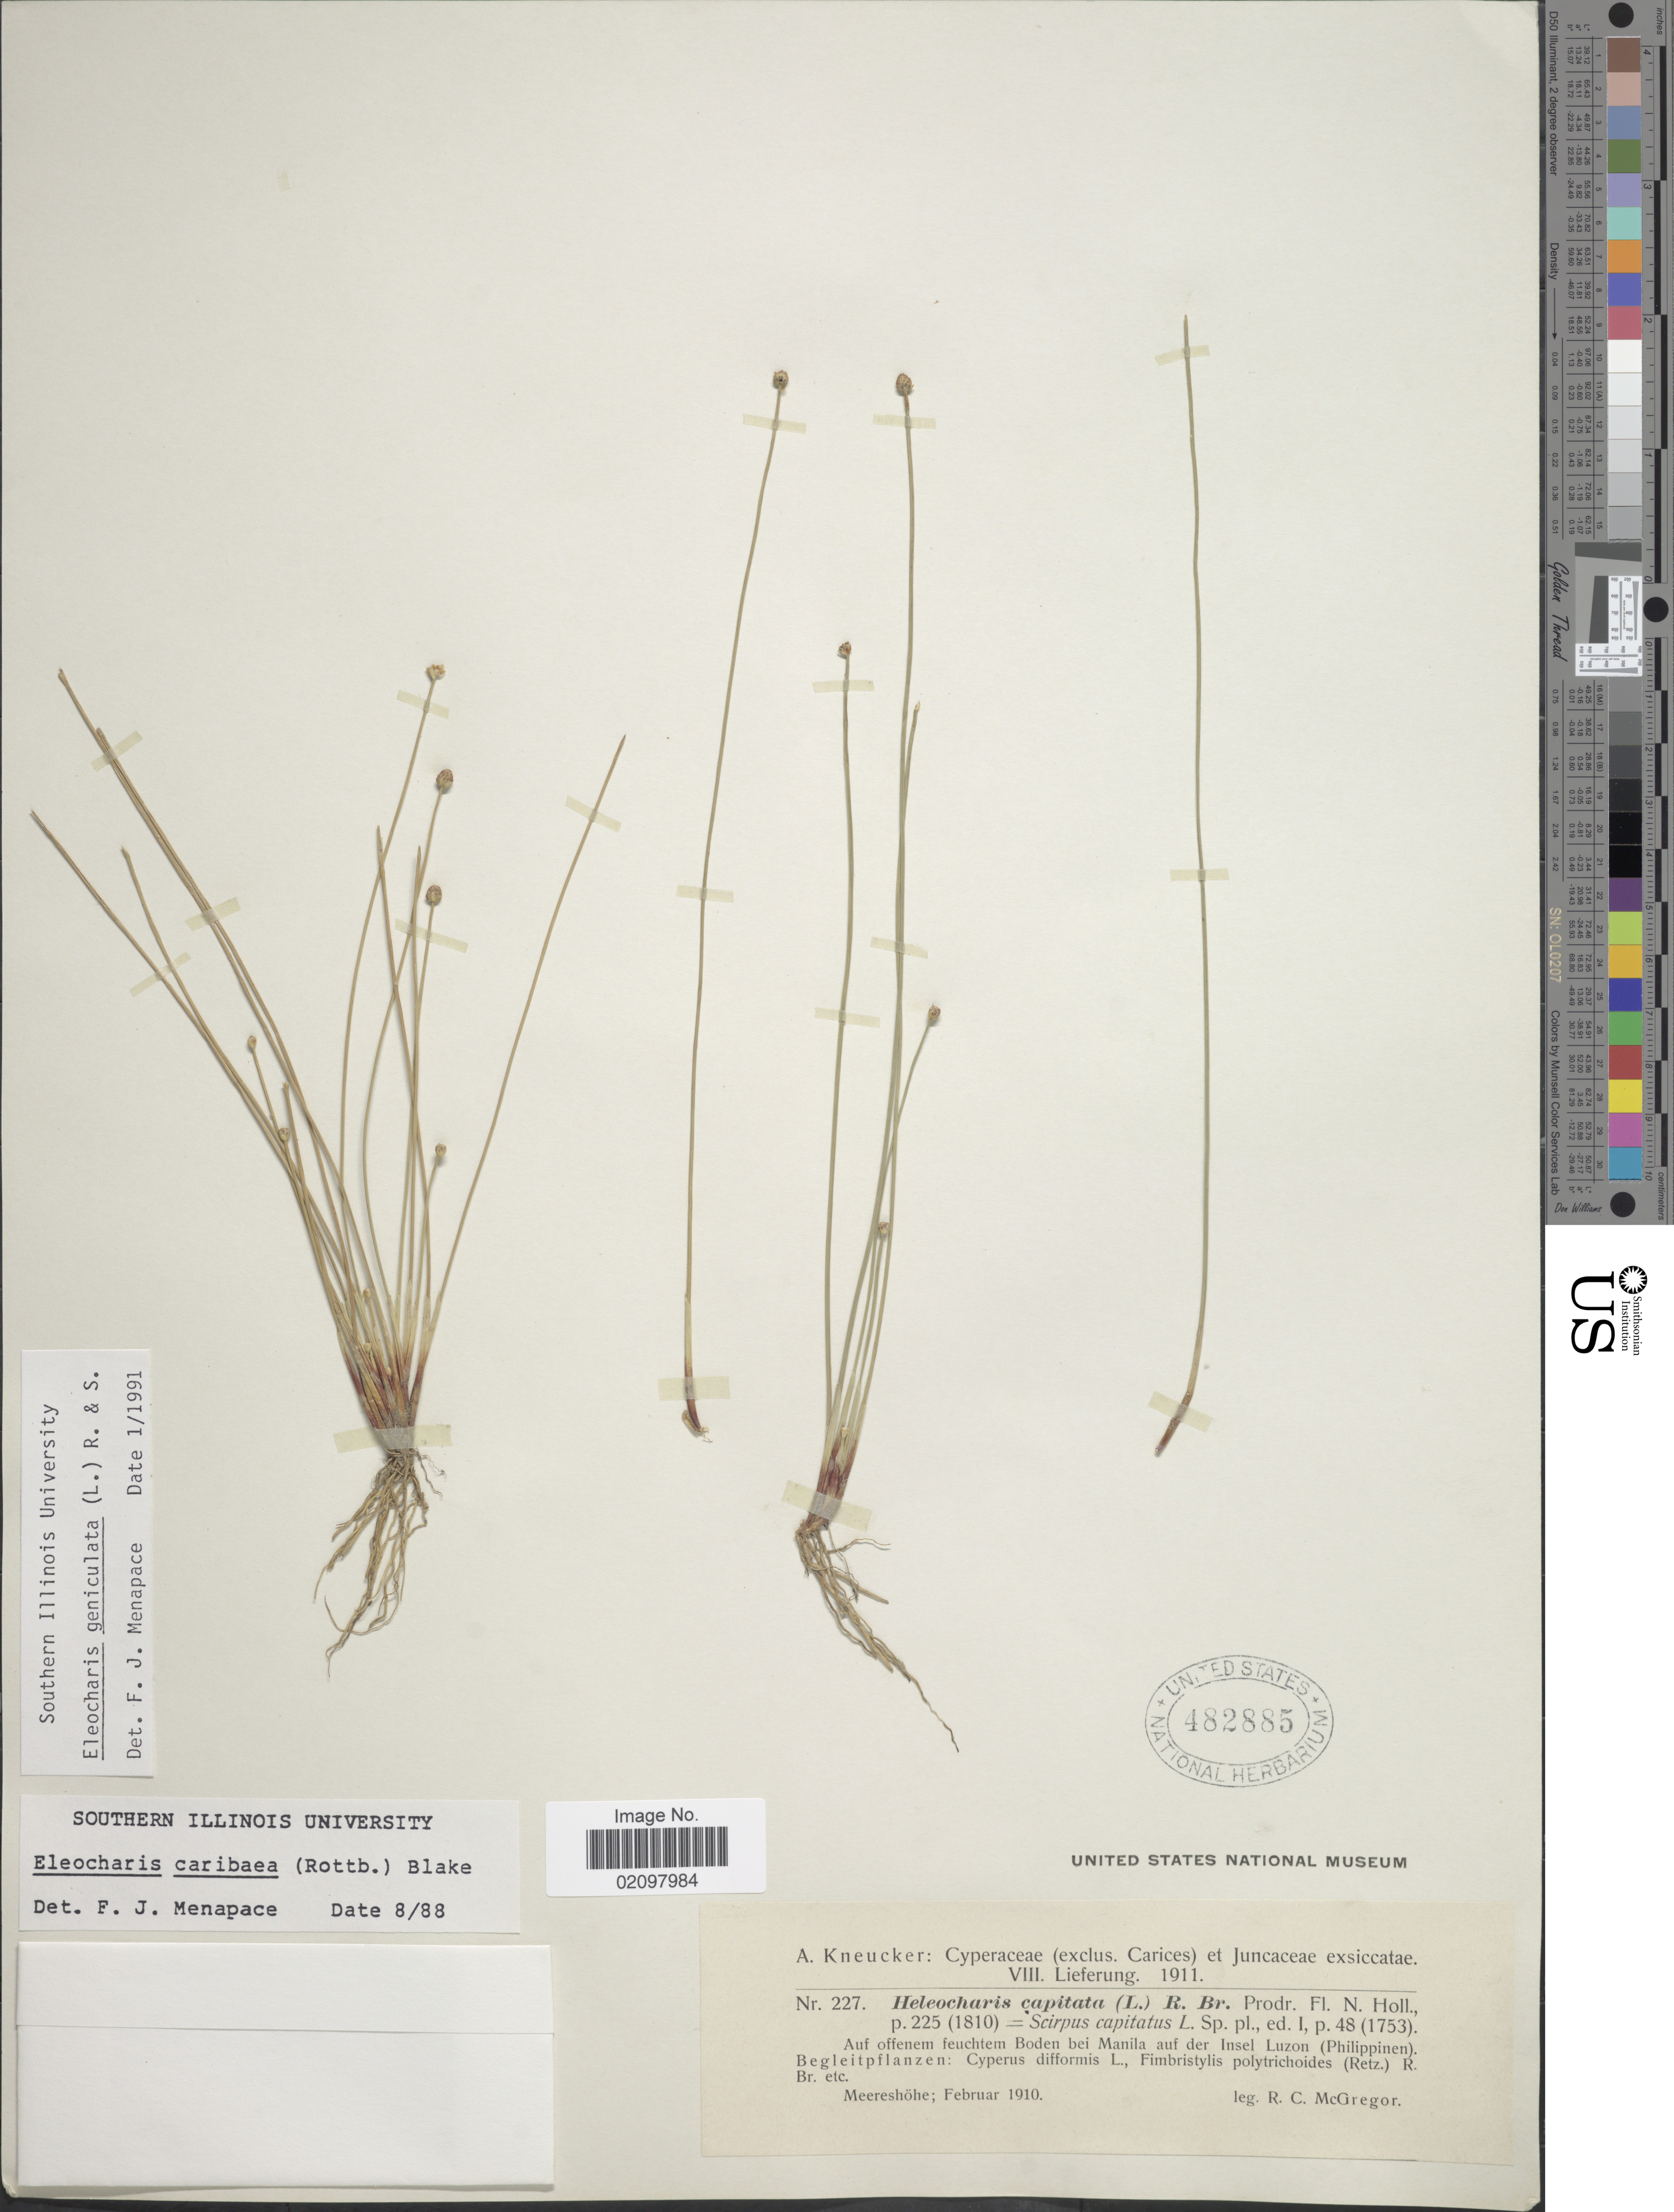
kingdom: Plantae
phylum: Tracheophyta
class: Liliopsida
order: Poales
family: Cyperaceae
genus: Eleocharis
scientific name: Eleocharis geniculata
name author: (L.) Roem. & Schult.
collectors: R. C. McGregor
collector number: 227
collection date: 1910-02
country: Philippines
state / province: National Capital Region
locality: Auf offenem feuchten Boden bei Manila auf der Luzon (Philippinen)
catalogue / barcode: US 482885